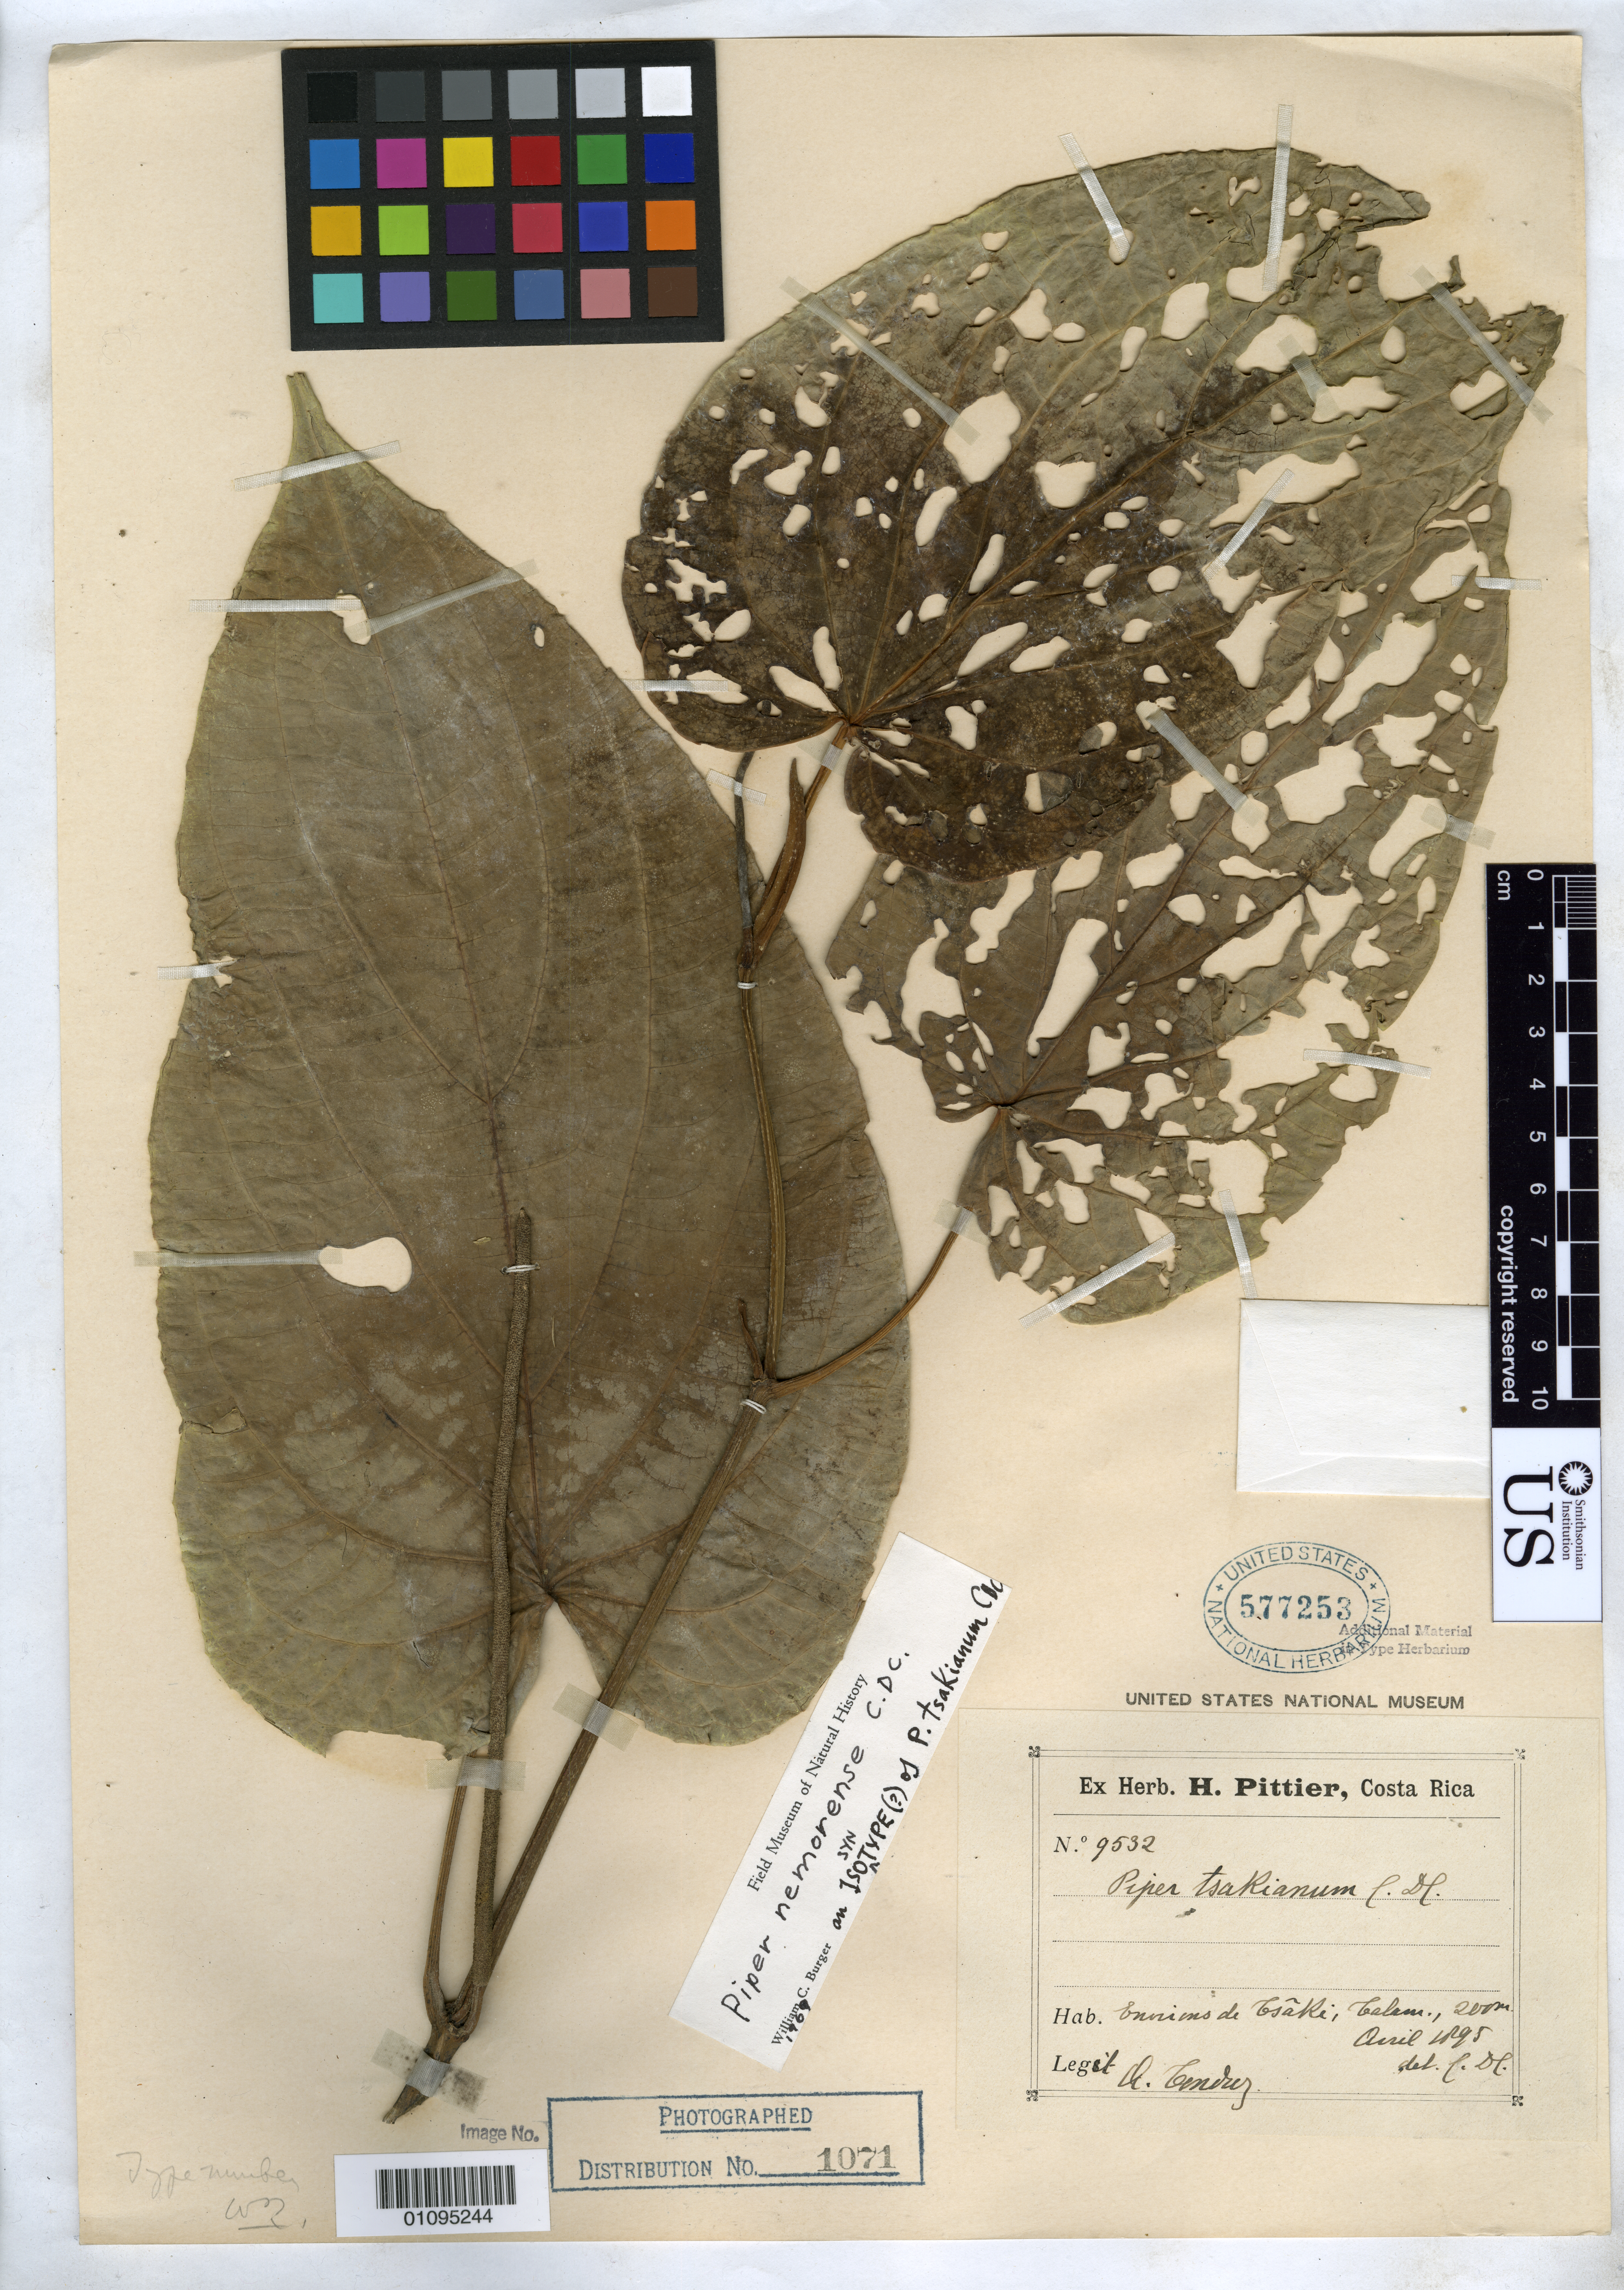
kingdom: Plantae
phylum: Tracheophyta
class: Magnoliopsida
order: Piperales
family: Piperaceae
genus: Piper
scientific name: Piper tsakianum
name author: C. DC. in Pittier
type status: Syntype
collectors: A. Tonduz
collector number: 9532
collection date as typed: Apr 1895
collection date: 1895-04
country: Costa Rica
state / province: Limón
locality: Tsaki, Talamanca.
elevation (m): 200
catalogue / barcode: US 577253